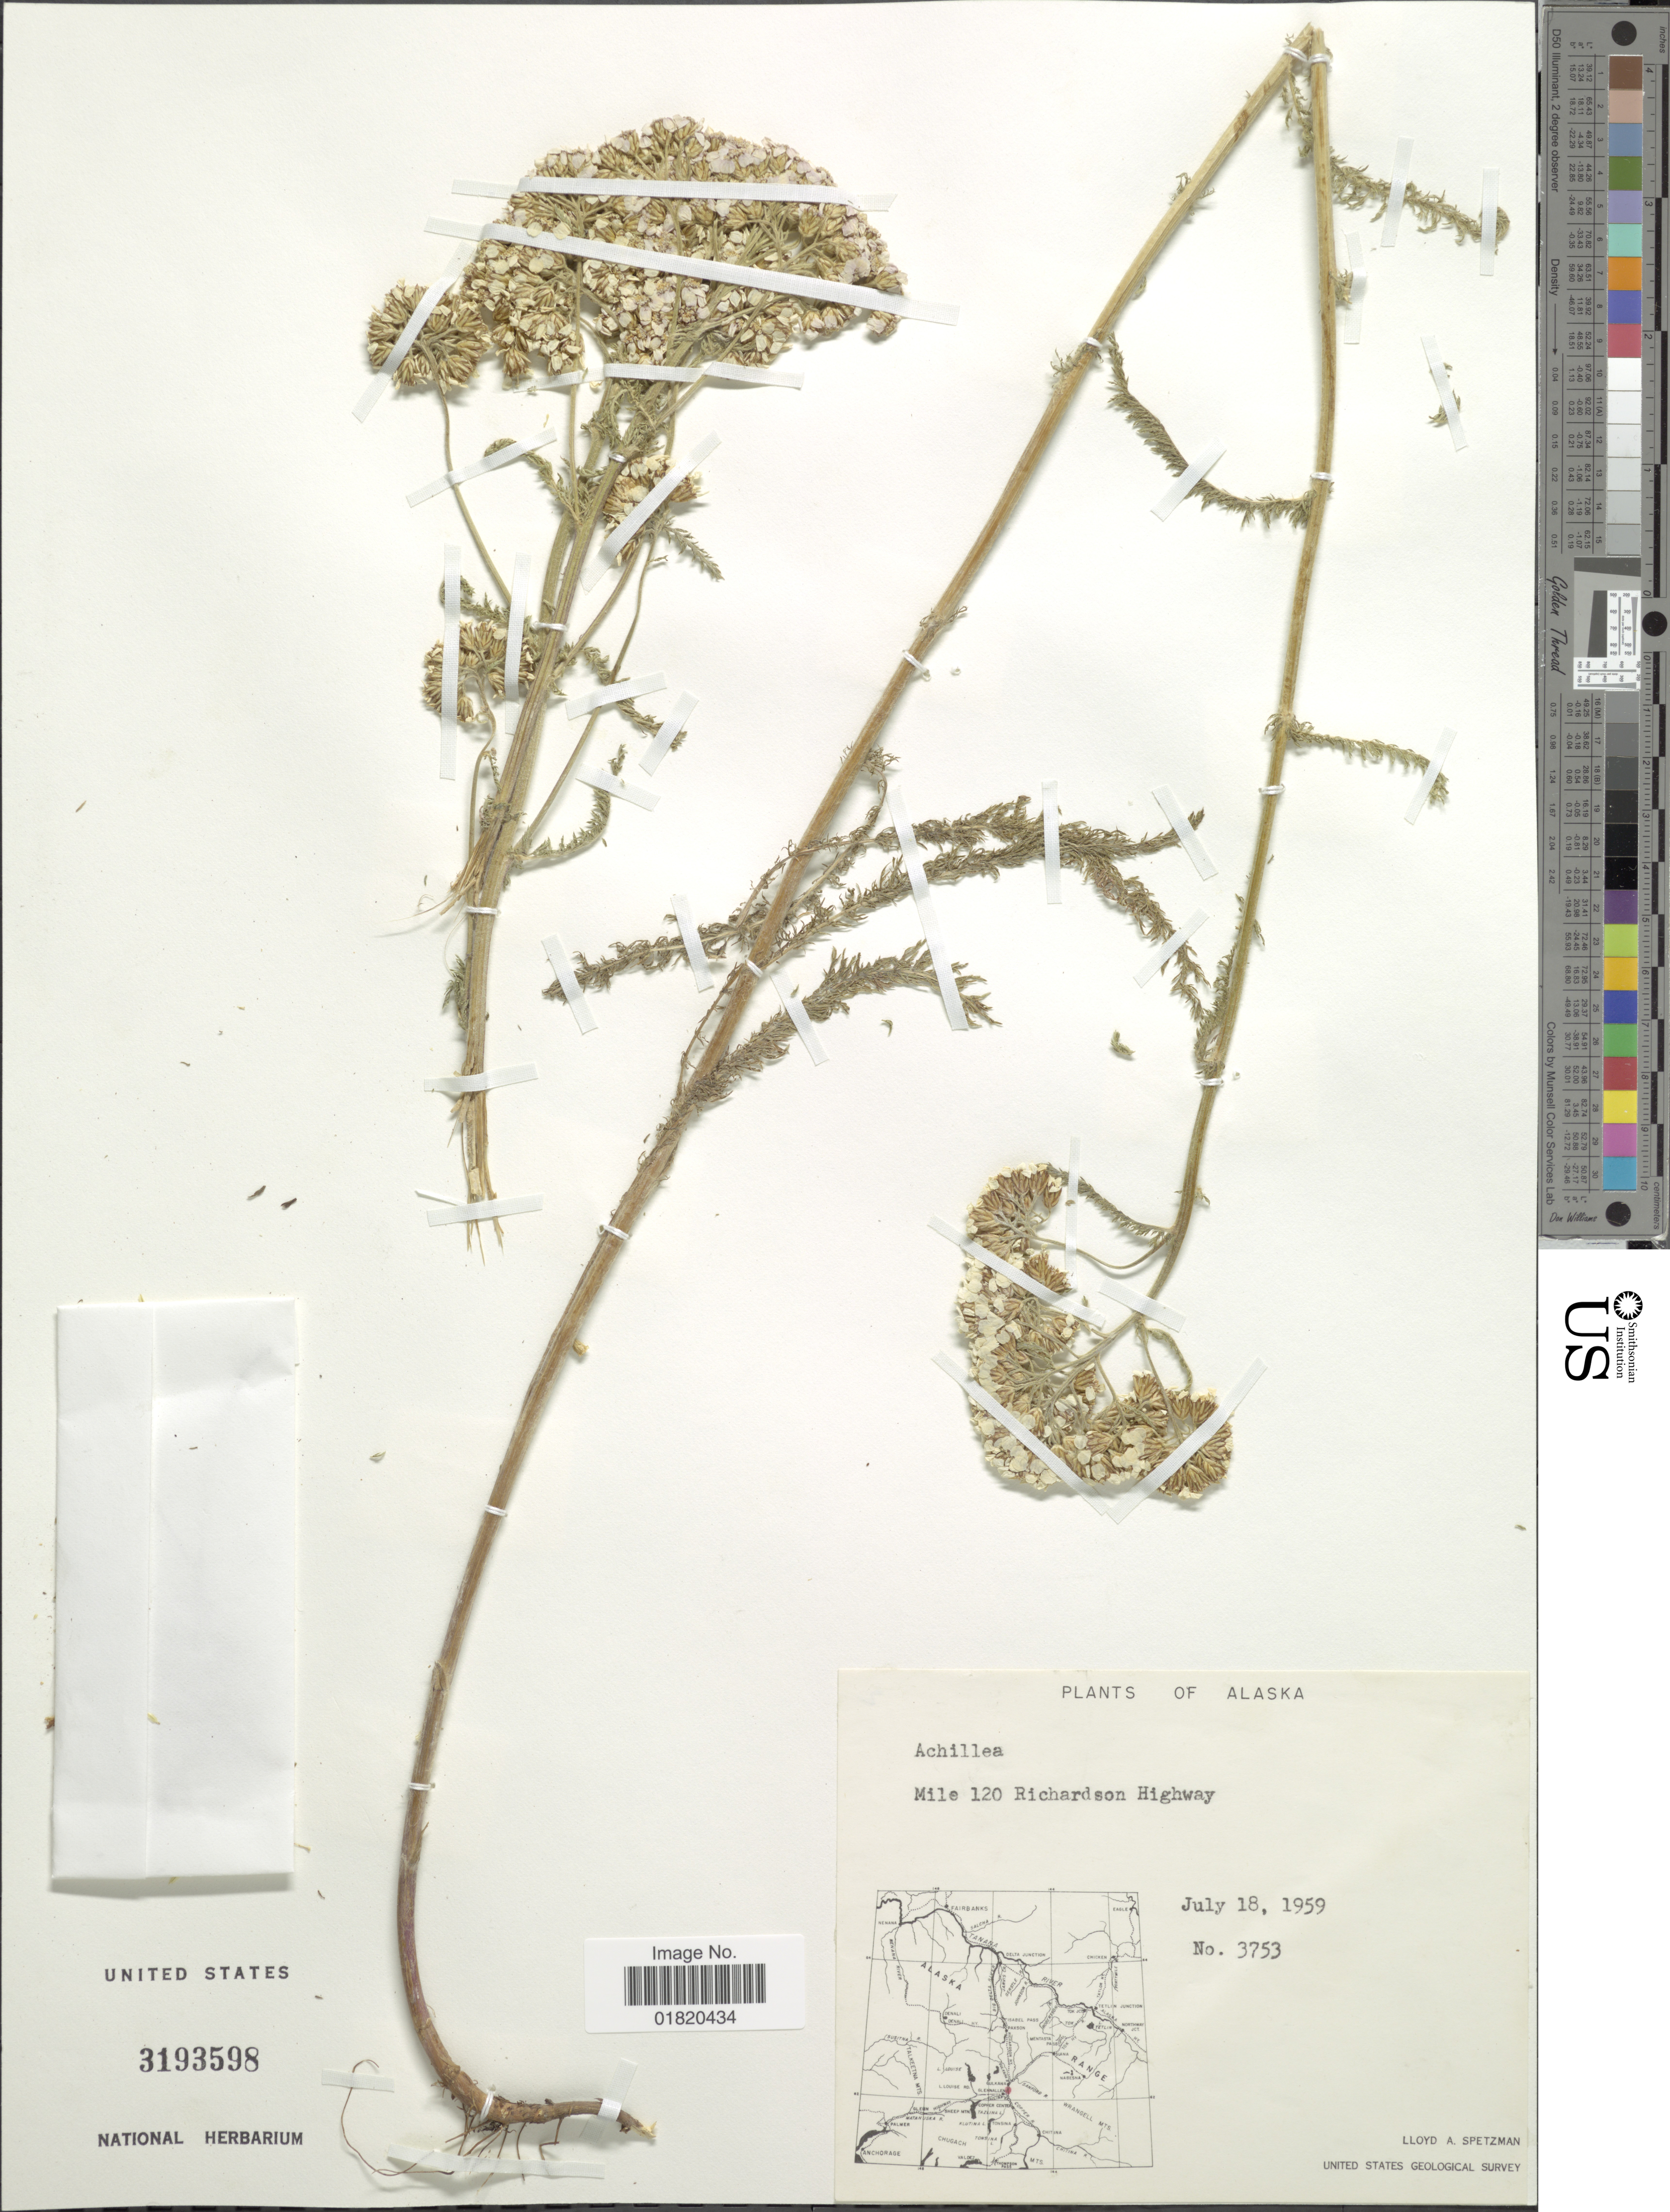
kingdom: Plantae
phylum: Tracheophyta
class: Magnoliopsida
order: Asterales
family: Asteraceae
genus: Achillea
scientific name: Achillea sp.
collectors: L. Spetzman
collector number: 3753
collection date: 1959-07-18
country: United States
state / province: Alaska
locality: Mile 120 Richardson Highway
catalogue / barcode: US 3193598